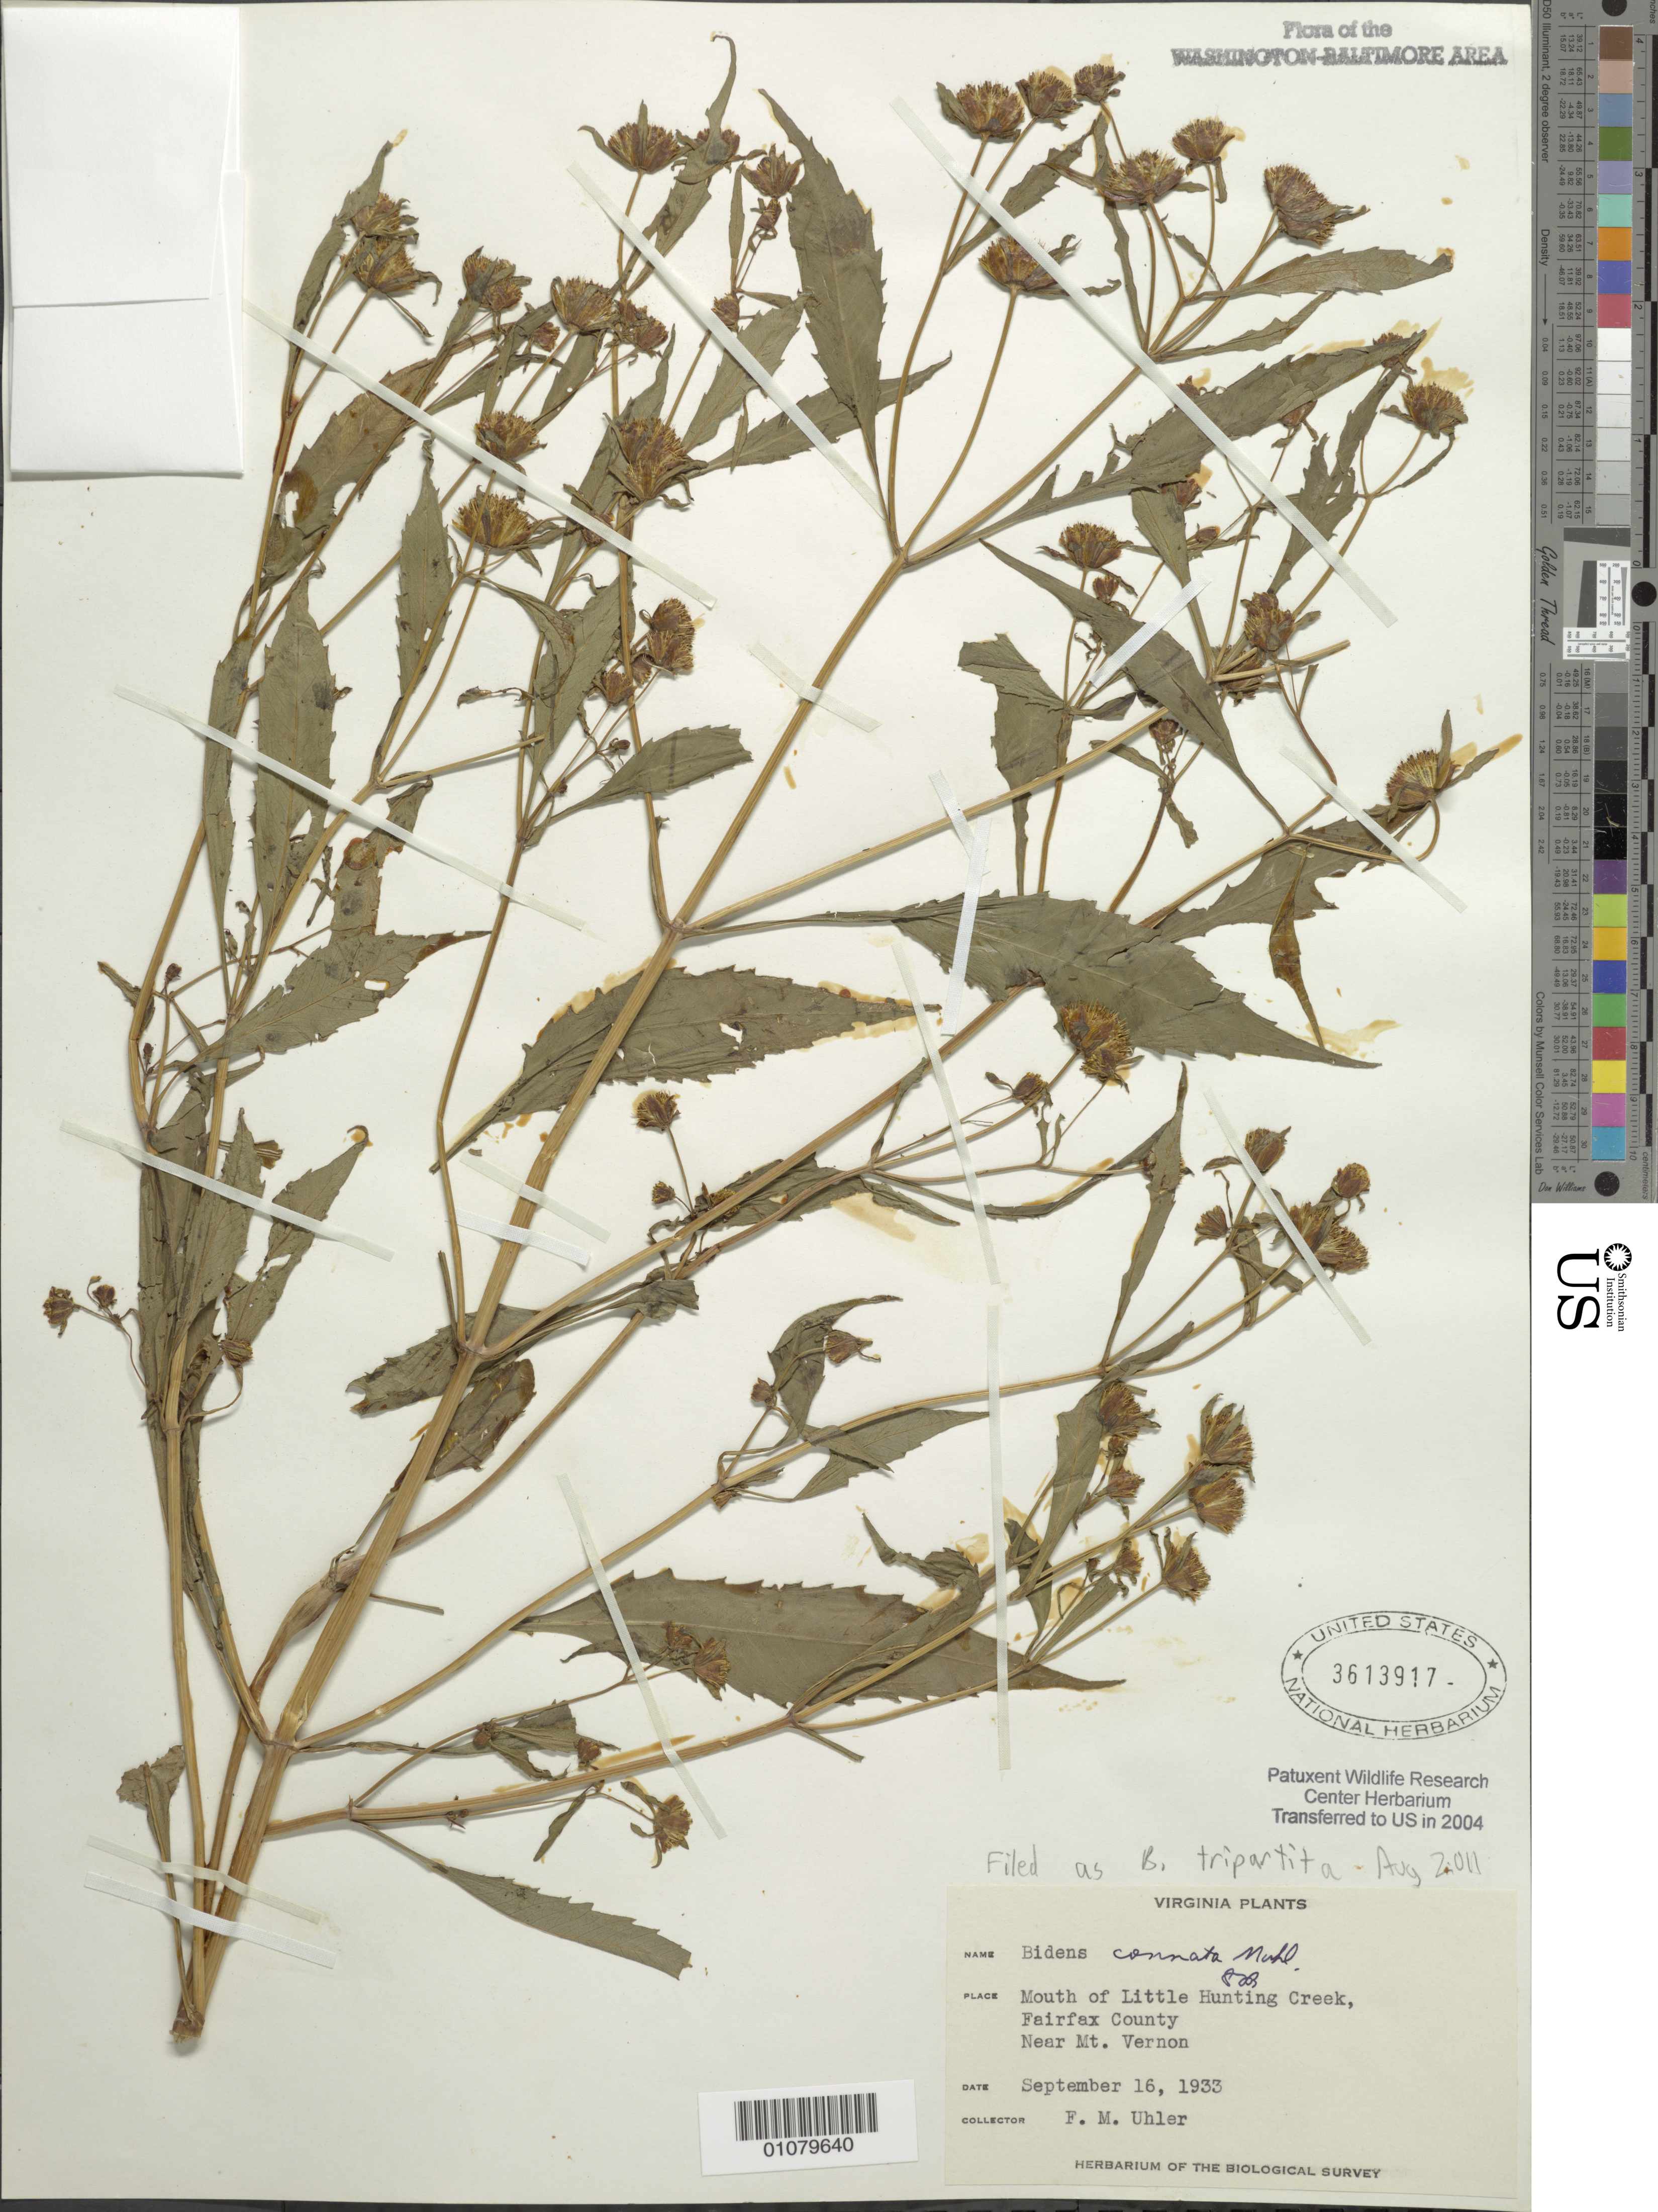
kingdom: Plantae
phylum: Tracheophyta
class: Magnoliopsida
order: Asterales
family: Asteraceae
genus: Bidens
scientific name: Bidens tripartita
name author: L.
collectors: F. M. Uhler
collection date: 1935-09-16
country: United States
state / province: Virginia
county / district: Fairfax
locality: Near Mt. Vernon. Mouth of Little Hunting Creek.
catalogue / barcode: US 3613917